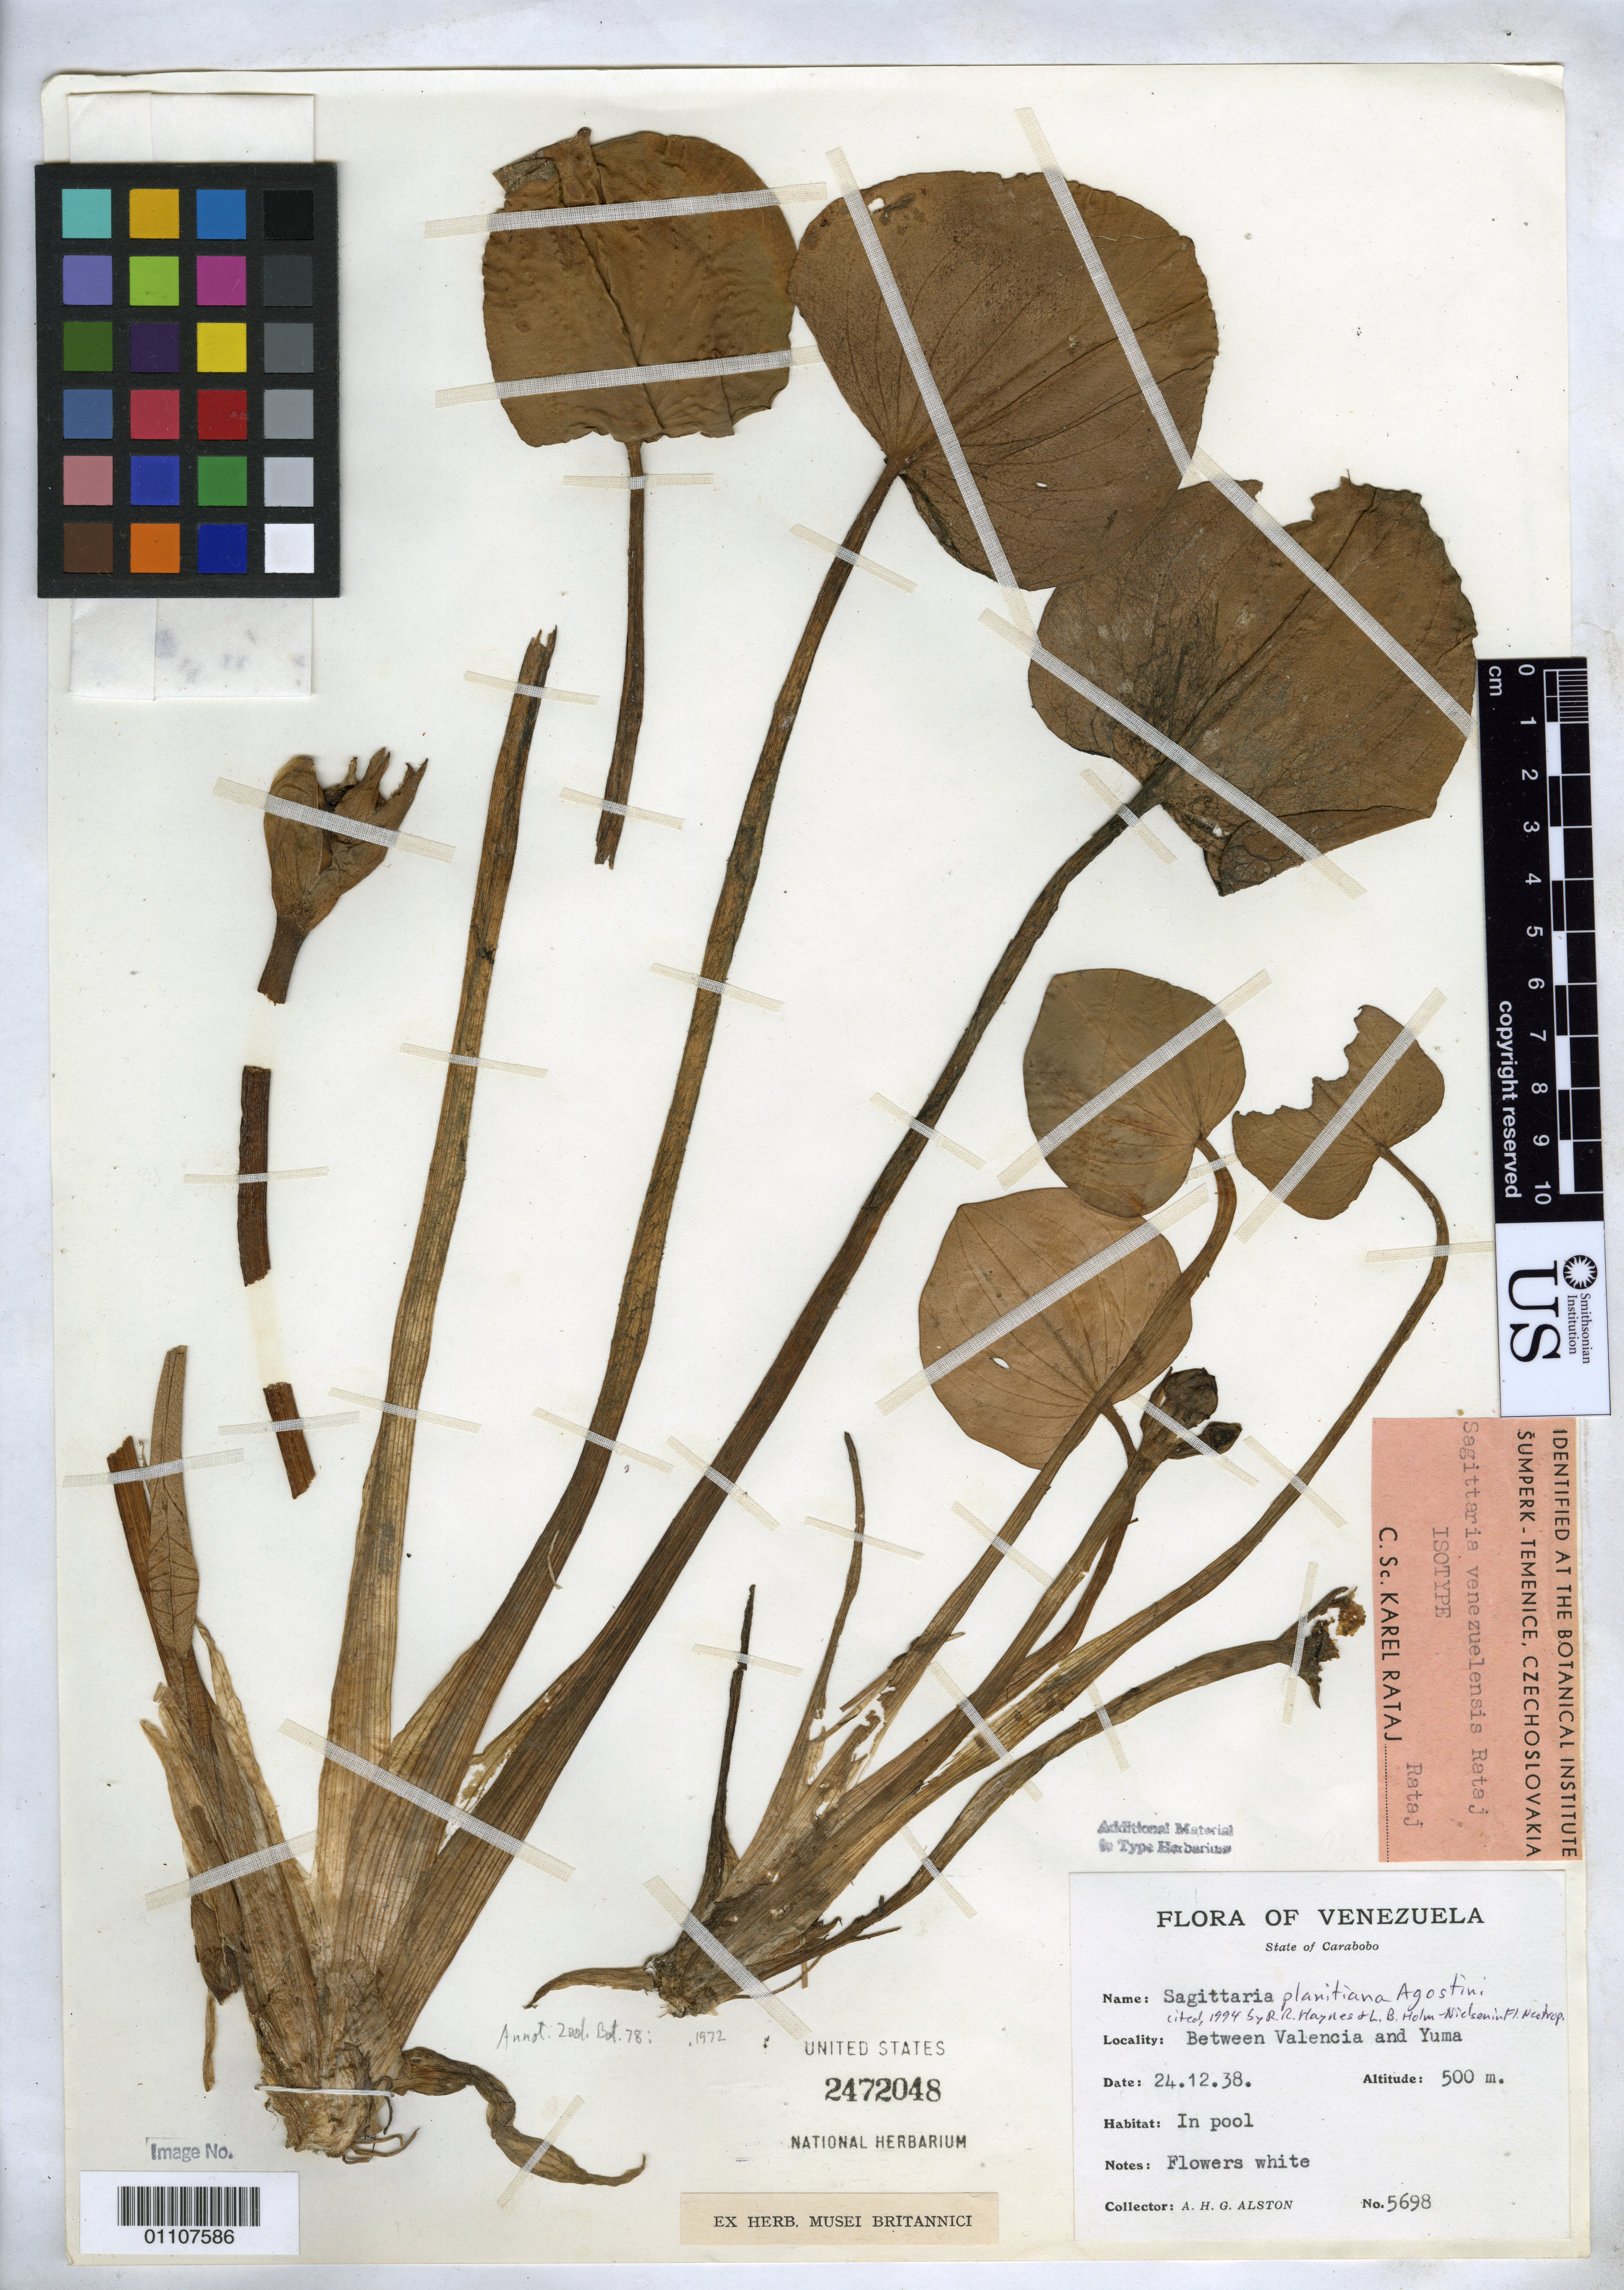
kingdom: Plantae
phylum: Tracheophyta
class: Liliopsida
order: Alismatales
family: Alismataceae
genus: Sagittaria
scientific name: Sagittaria venezuelensis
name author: Rataj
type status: Isotype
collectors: A. H. Alston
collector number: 5698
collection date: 1938-12-24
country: Venezuela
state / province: Carabobo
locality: Between Valencia and Yuma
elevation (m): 500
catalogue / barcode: US 2472048